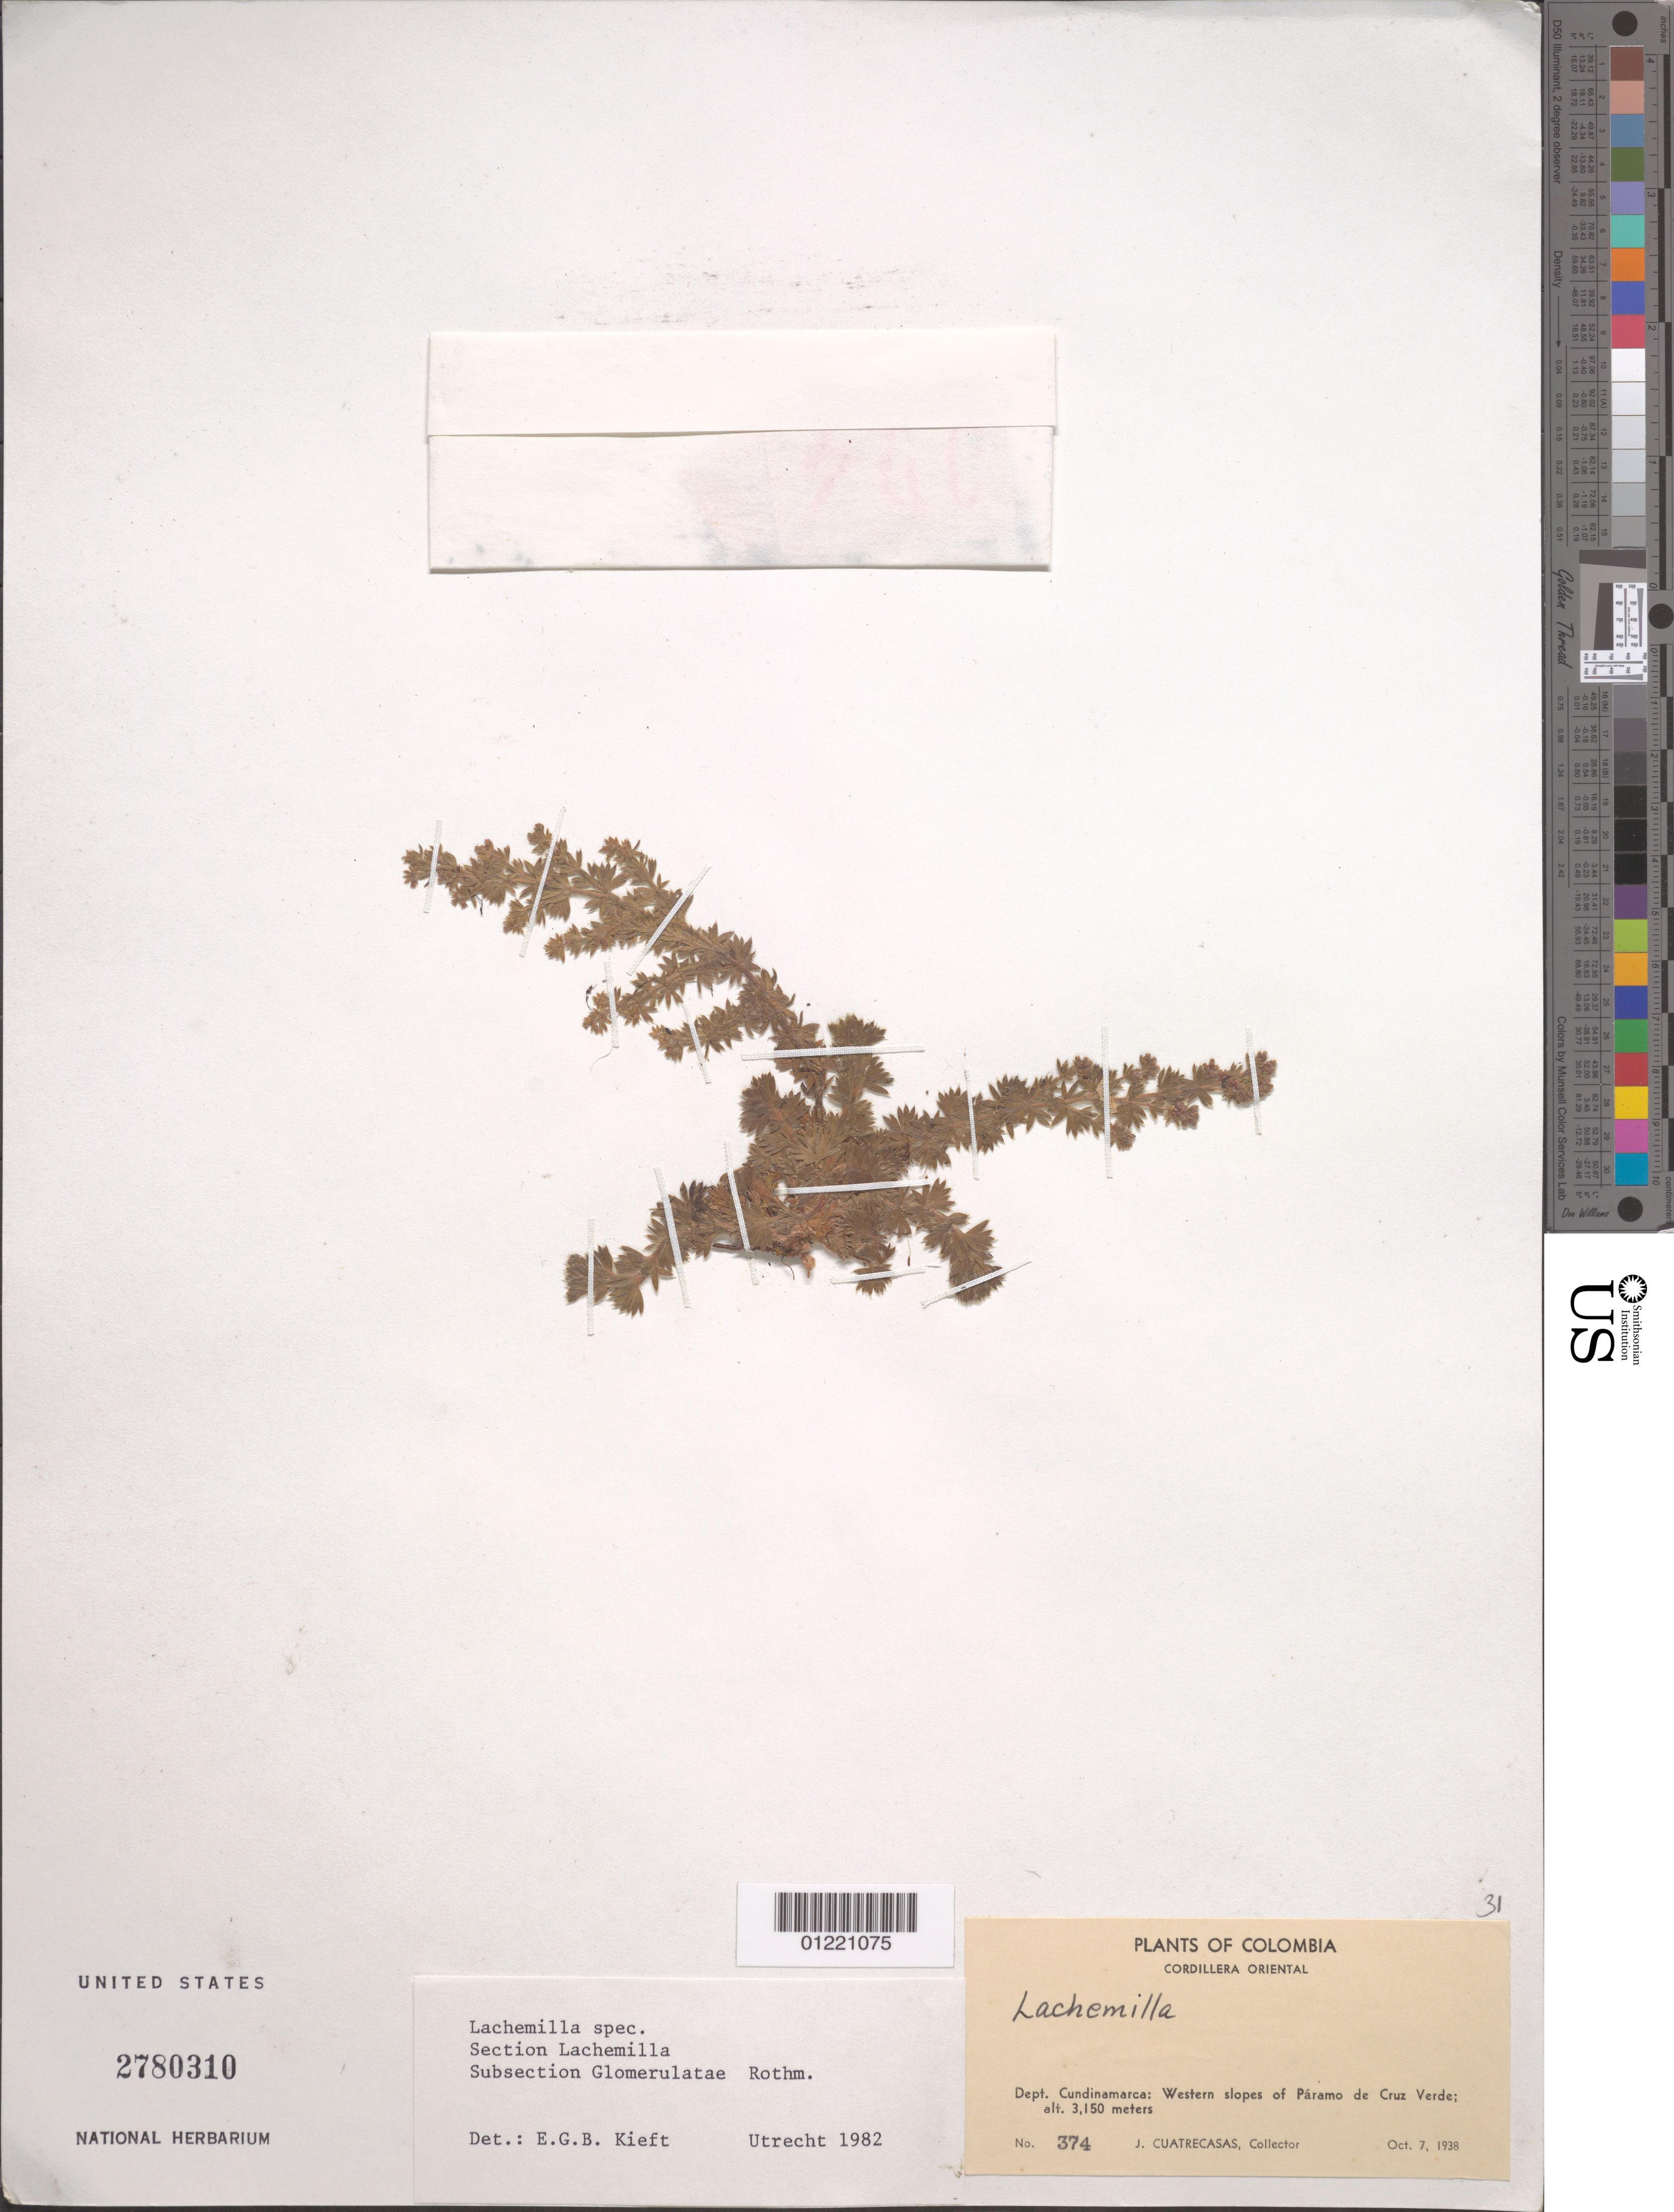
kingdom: Plantae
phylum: Tracheophyta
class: Magnoliopsida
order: Rosales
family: Rosaceae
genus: Lachemilla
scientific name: Lachemilla sp.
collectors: J. Cuatrecasas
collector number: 374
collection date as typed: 07 Oct 1938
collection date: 1938-10-07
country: Colombia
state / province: Cundinamarca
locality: Western slopes of Paramo de Cruz Verde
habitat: paramo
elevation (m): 3150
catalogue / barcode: US 2780310